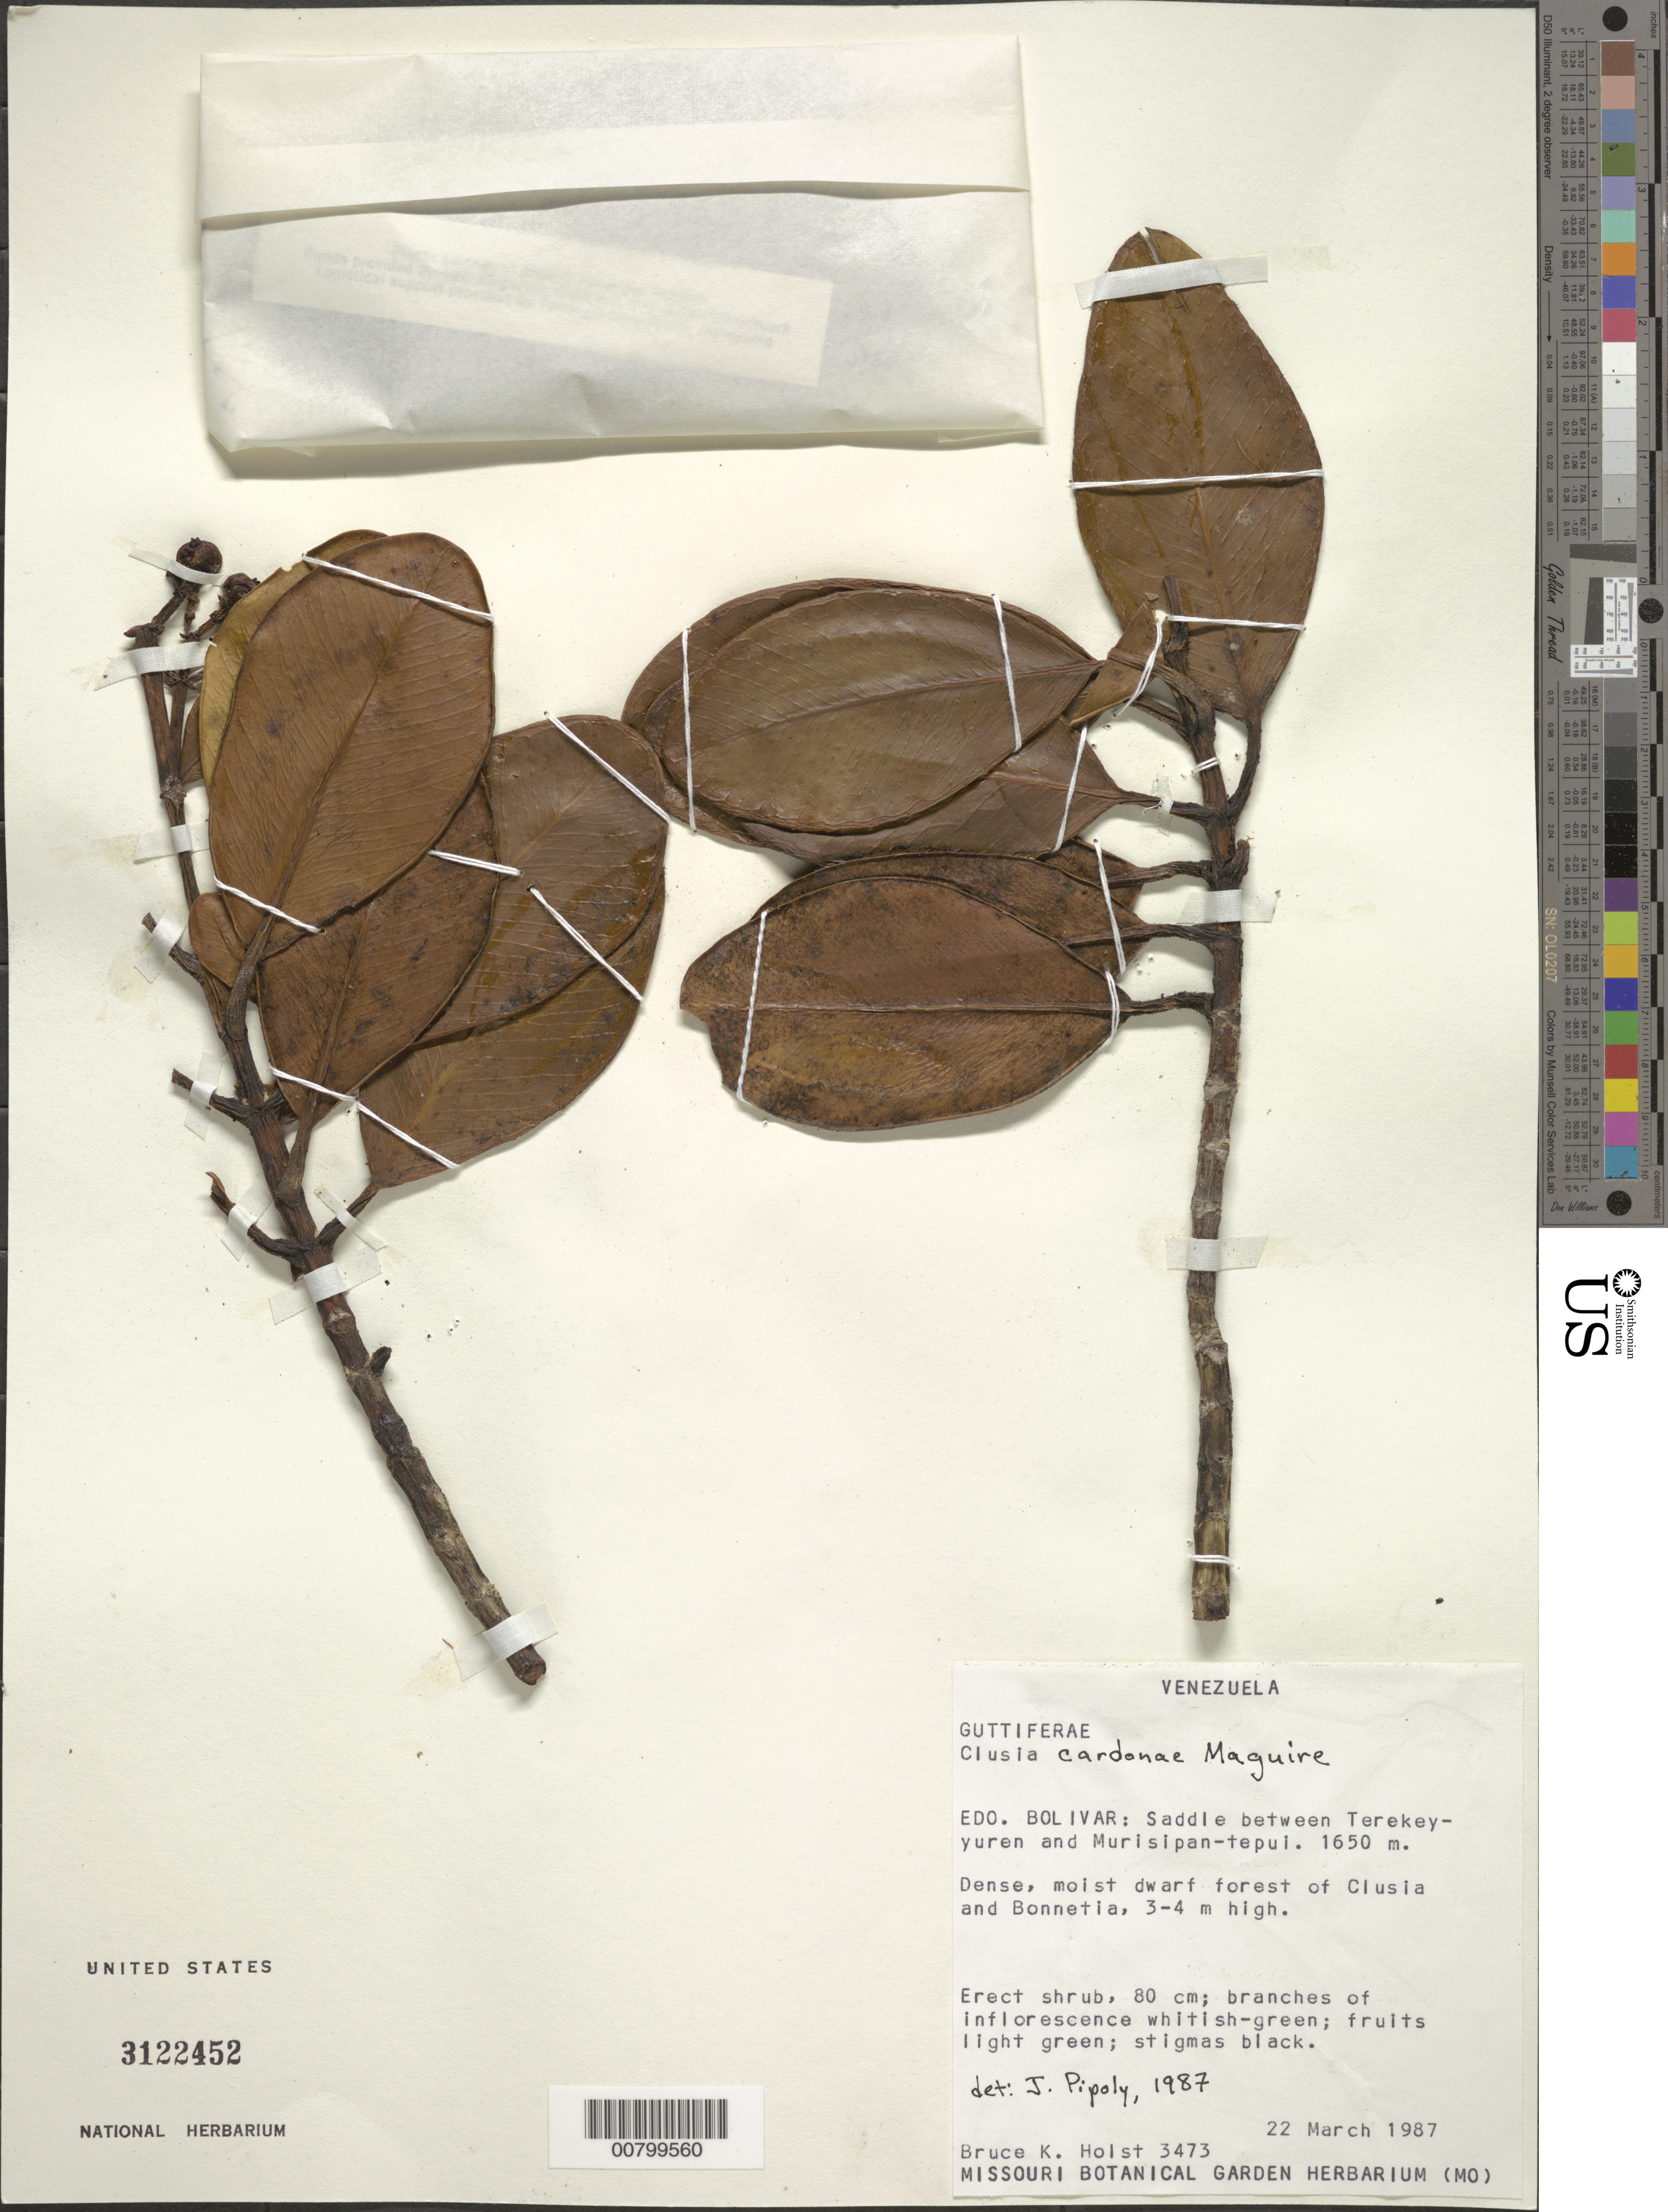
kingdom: Plantae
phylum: Tracheophyta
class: Magnoliopsida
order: Malpighiales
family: Clusiaceae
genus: Clusia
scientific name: Clusia cardonae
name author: Maguire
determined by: Pipoly, J. J., III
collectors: B. Holst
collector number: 3473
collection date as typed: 22-Mar-87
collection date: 1987-03-22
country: Venezuela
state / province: Bolívar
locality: Terekeyuren, saddle between Terekeyuren and Murisipan-tepuí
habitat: Dense, moist dwarf forest of Clusia and Bonnetia, 3-4 m high.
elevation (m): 1650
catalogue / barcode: US 3122452